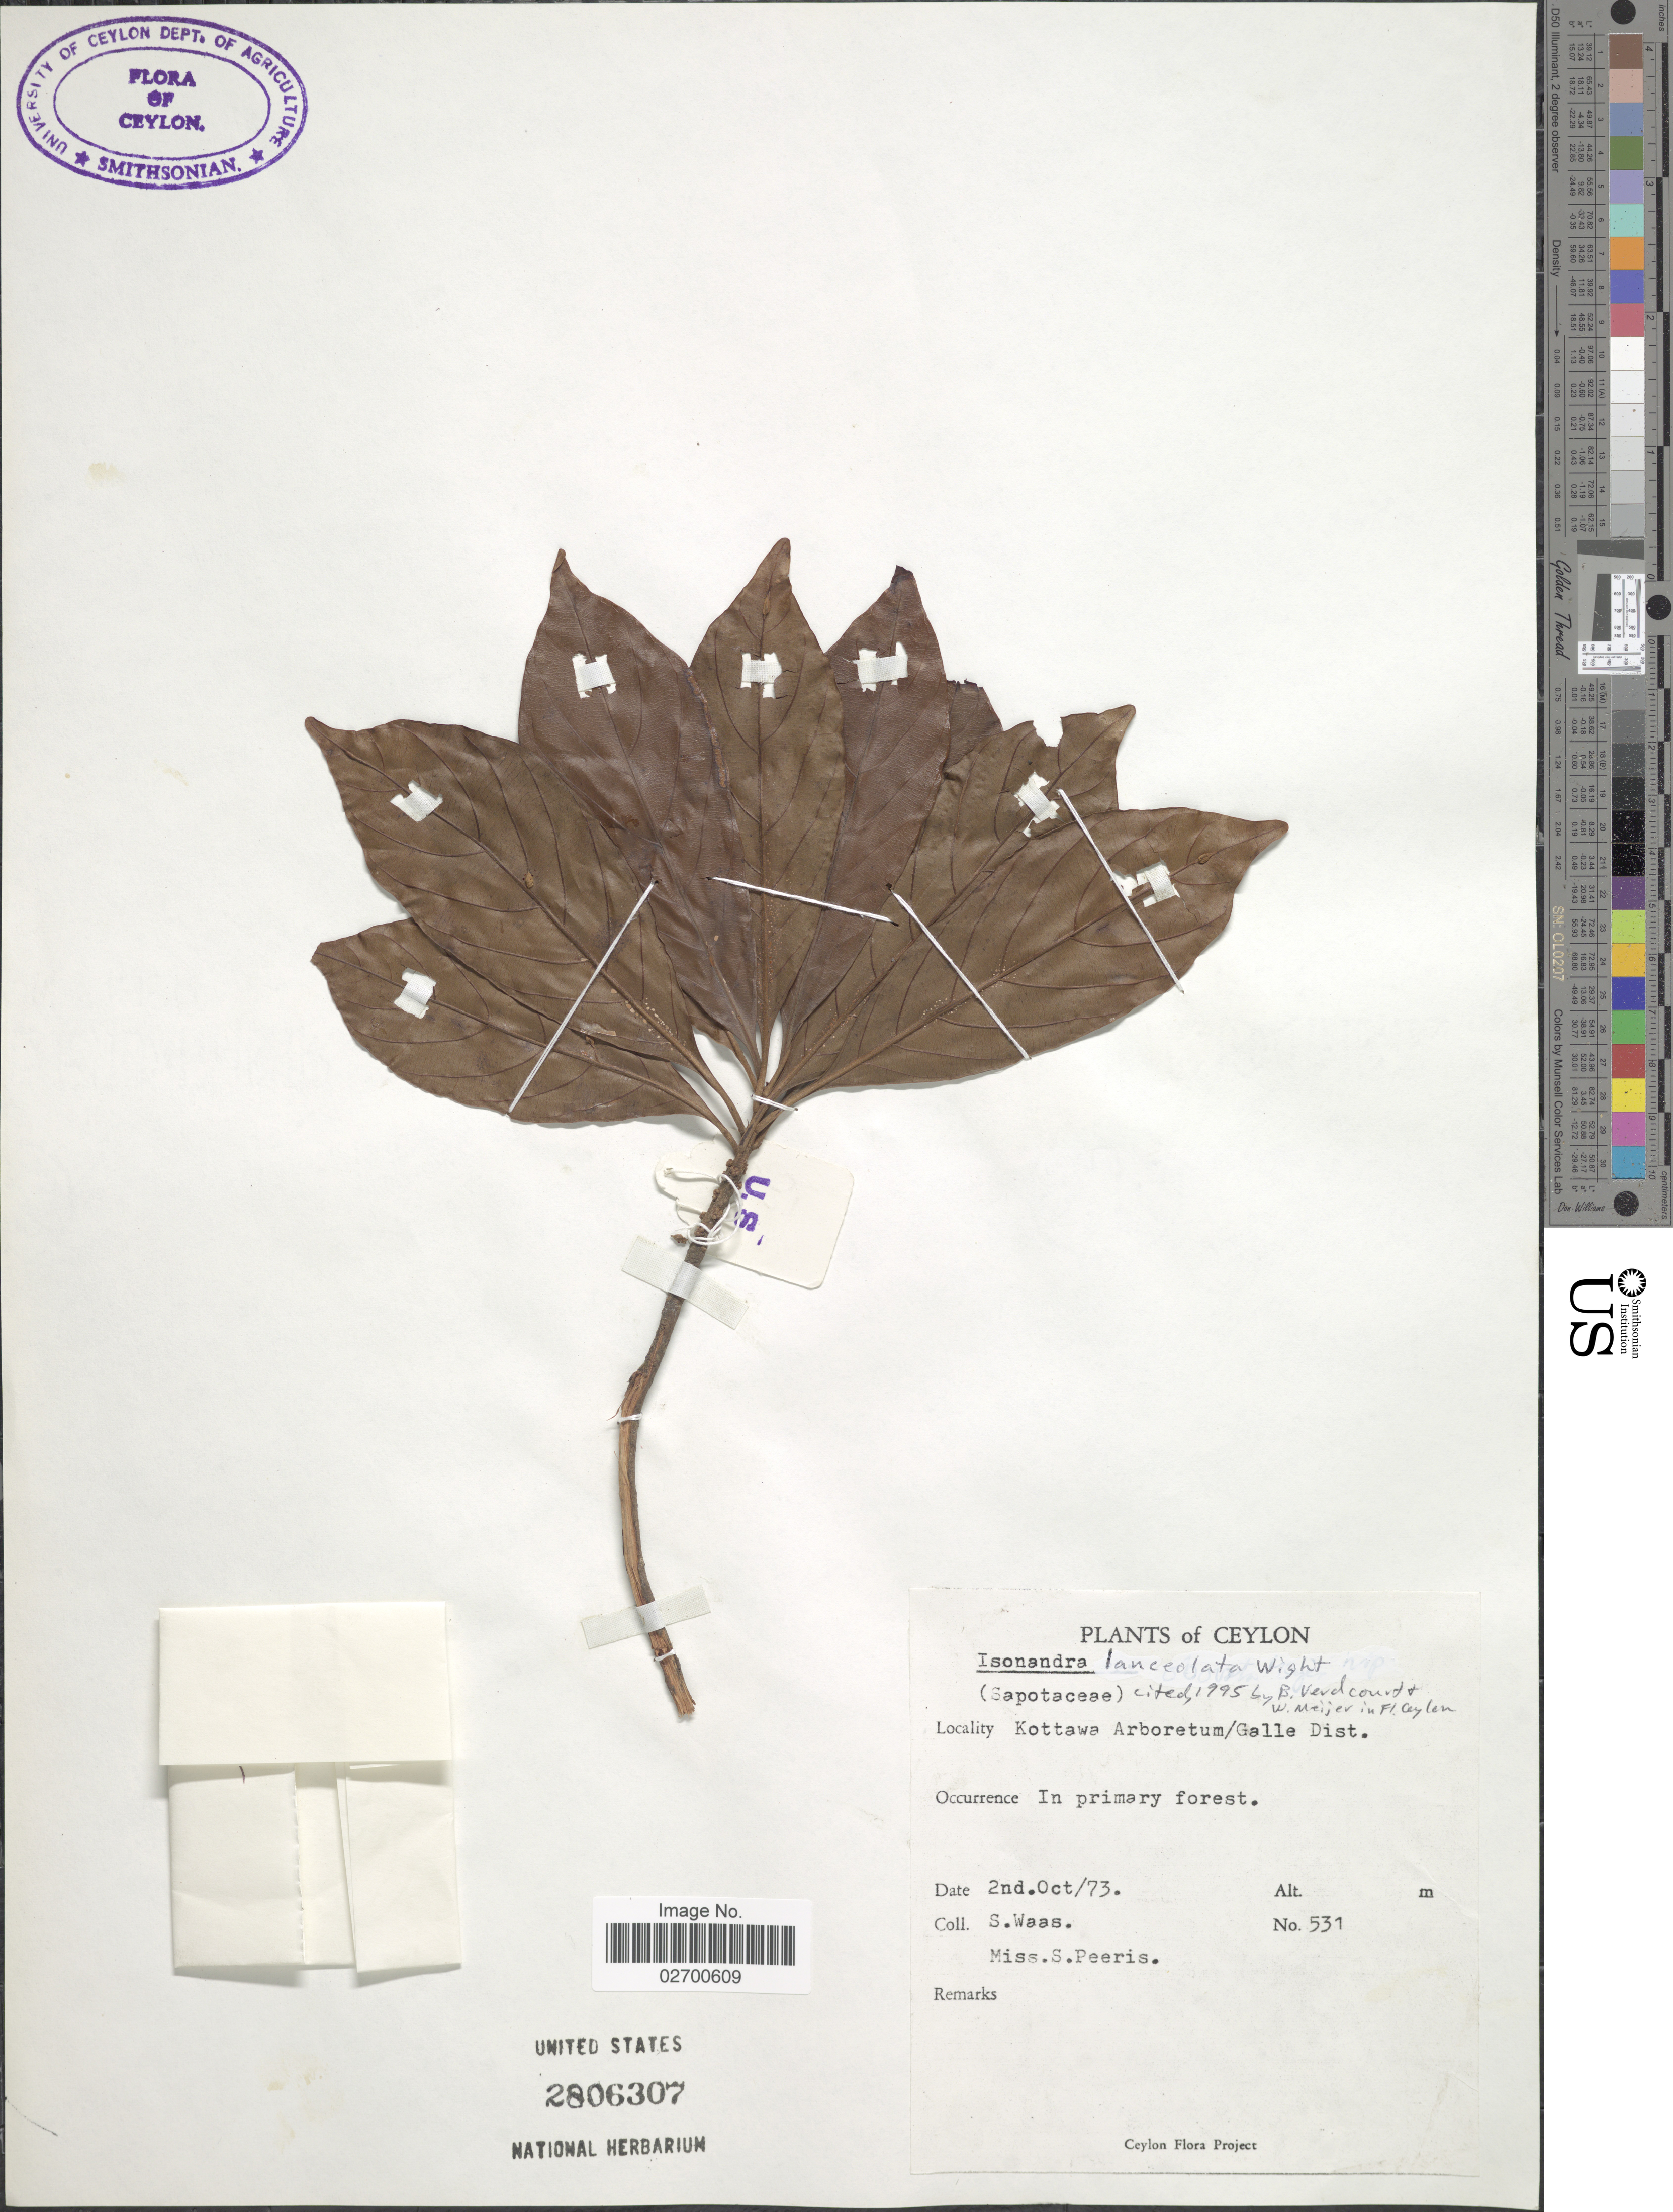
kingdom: Plantae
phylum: Tracheophyta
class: Magnoliopsida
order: Ericales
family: Sapotaceae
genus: Isonandra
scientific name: Isonandra lanceolata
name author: Wight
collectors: S. Waas & S. Peeris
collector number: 531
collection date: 1973-10-02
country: Sri Lanka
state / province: Southern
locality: Kottawa Arboretum/Galle Dist., Ceylon.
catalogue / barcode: US 2806307